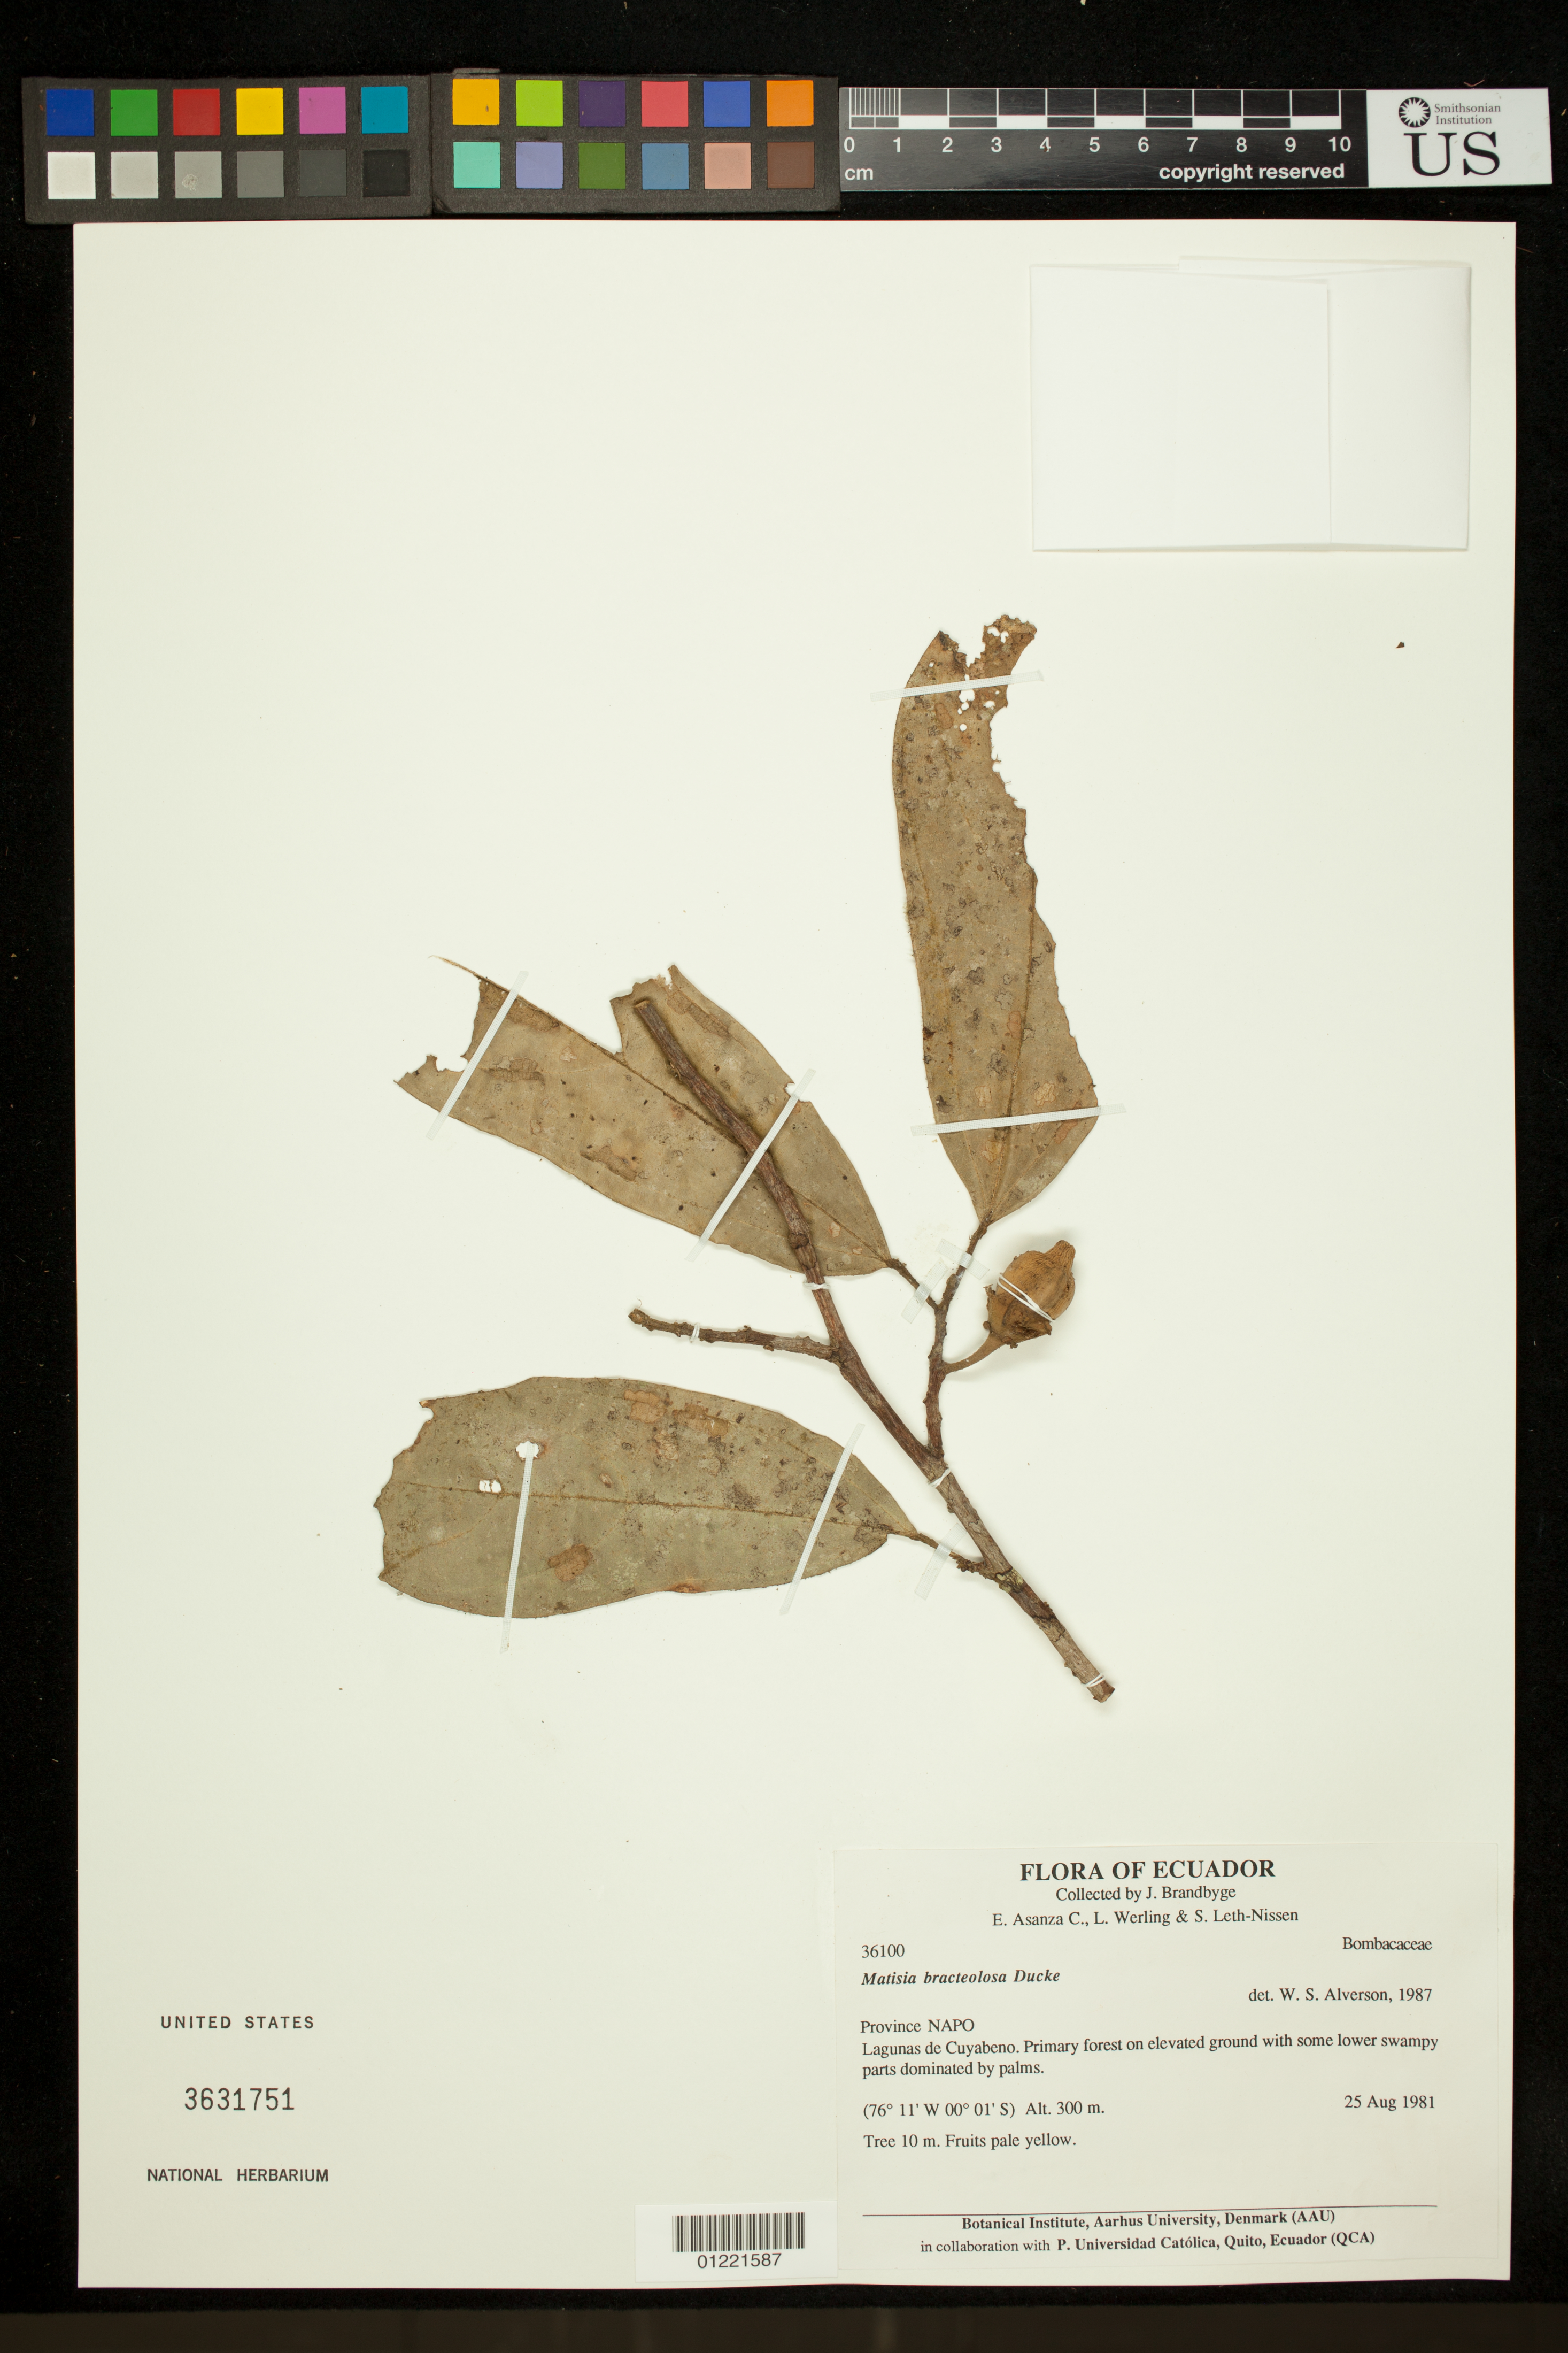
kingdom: Plantae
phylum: Tracheophyta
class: Magnoliopsida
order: Malvales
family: Malvaceae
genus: Matisia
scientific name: Matisia bracteolosa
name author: Ducke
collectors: B. Øllgaard, E. Asanza C., L. Werling & S. Leth-Nissen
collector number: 36100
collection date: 1981-08-25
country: Ecuador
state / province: Napo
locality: Lagunas de Cuyabeno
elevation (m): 300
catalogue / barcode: US 3631751